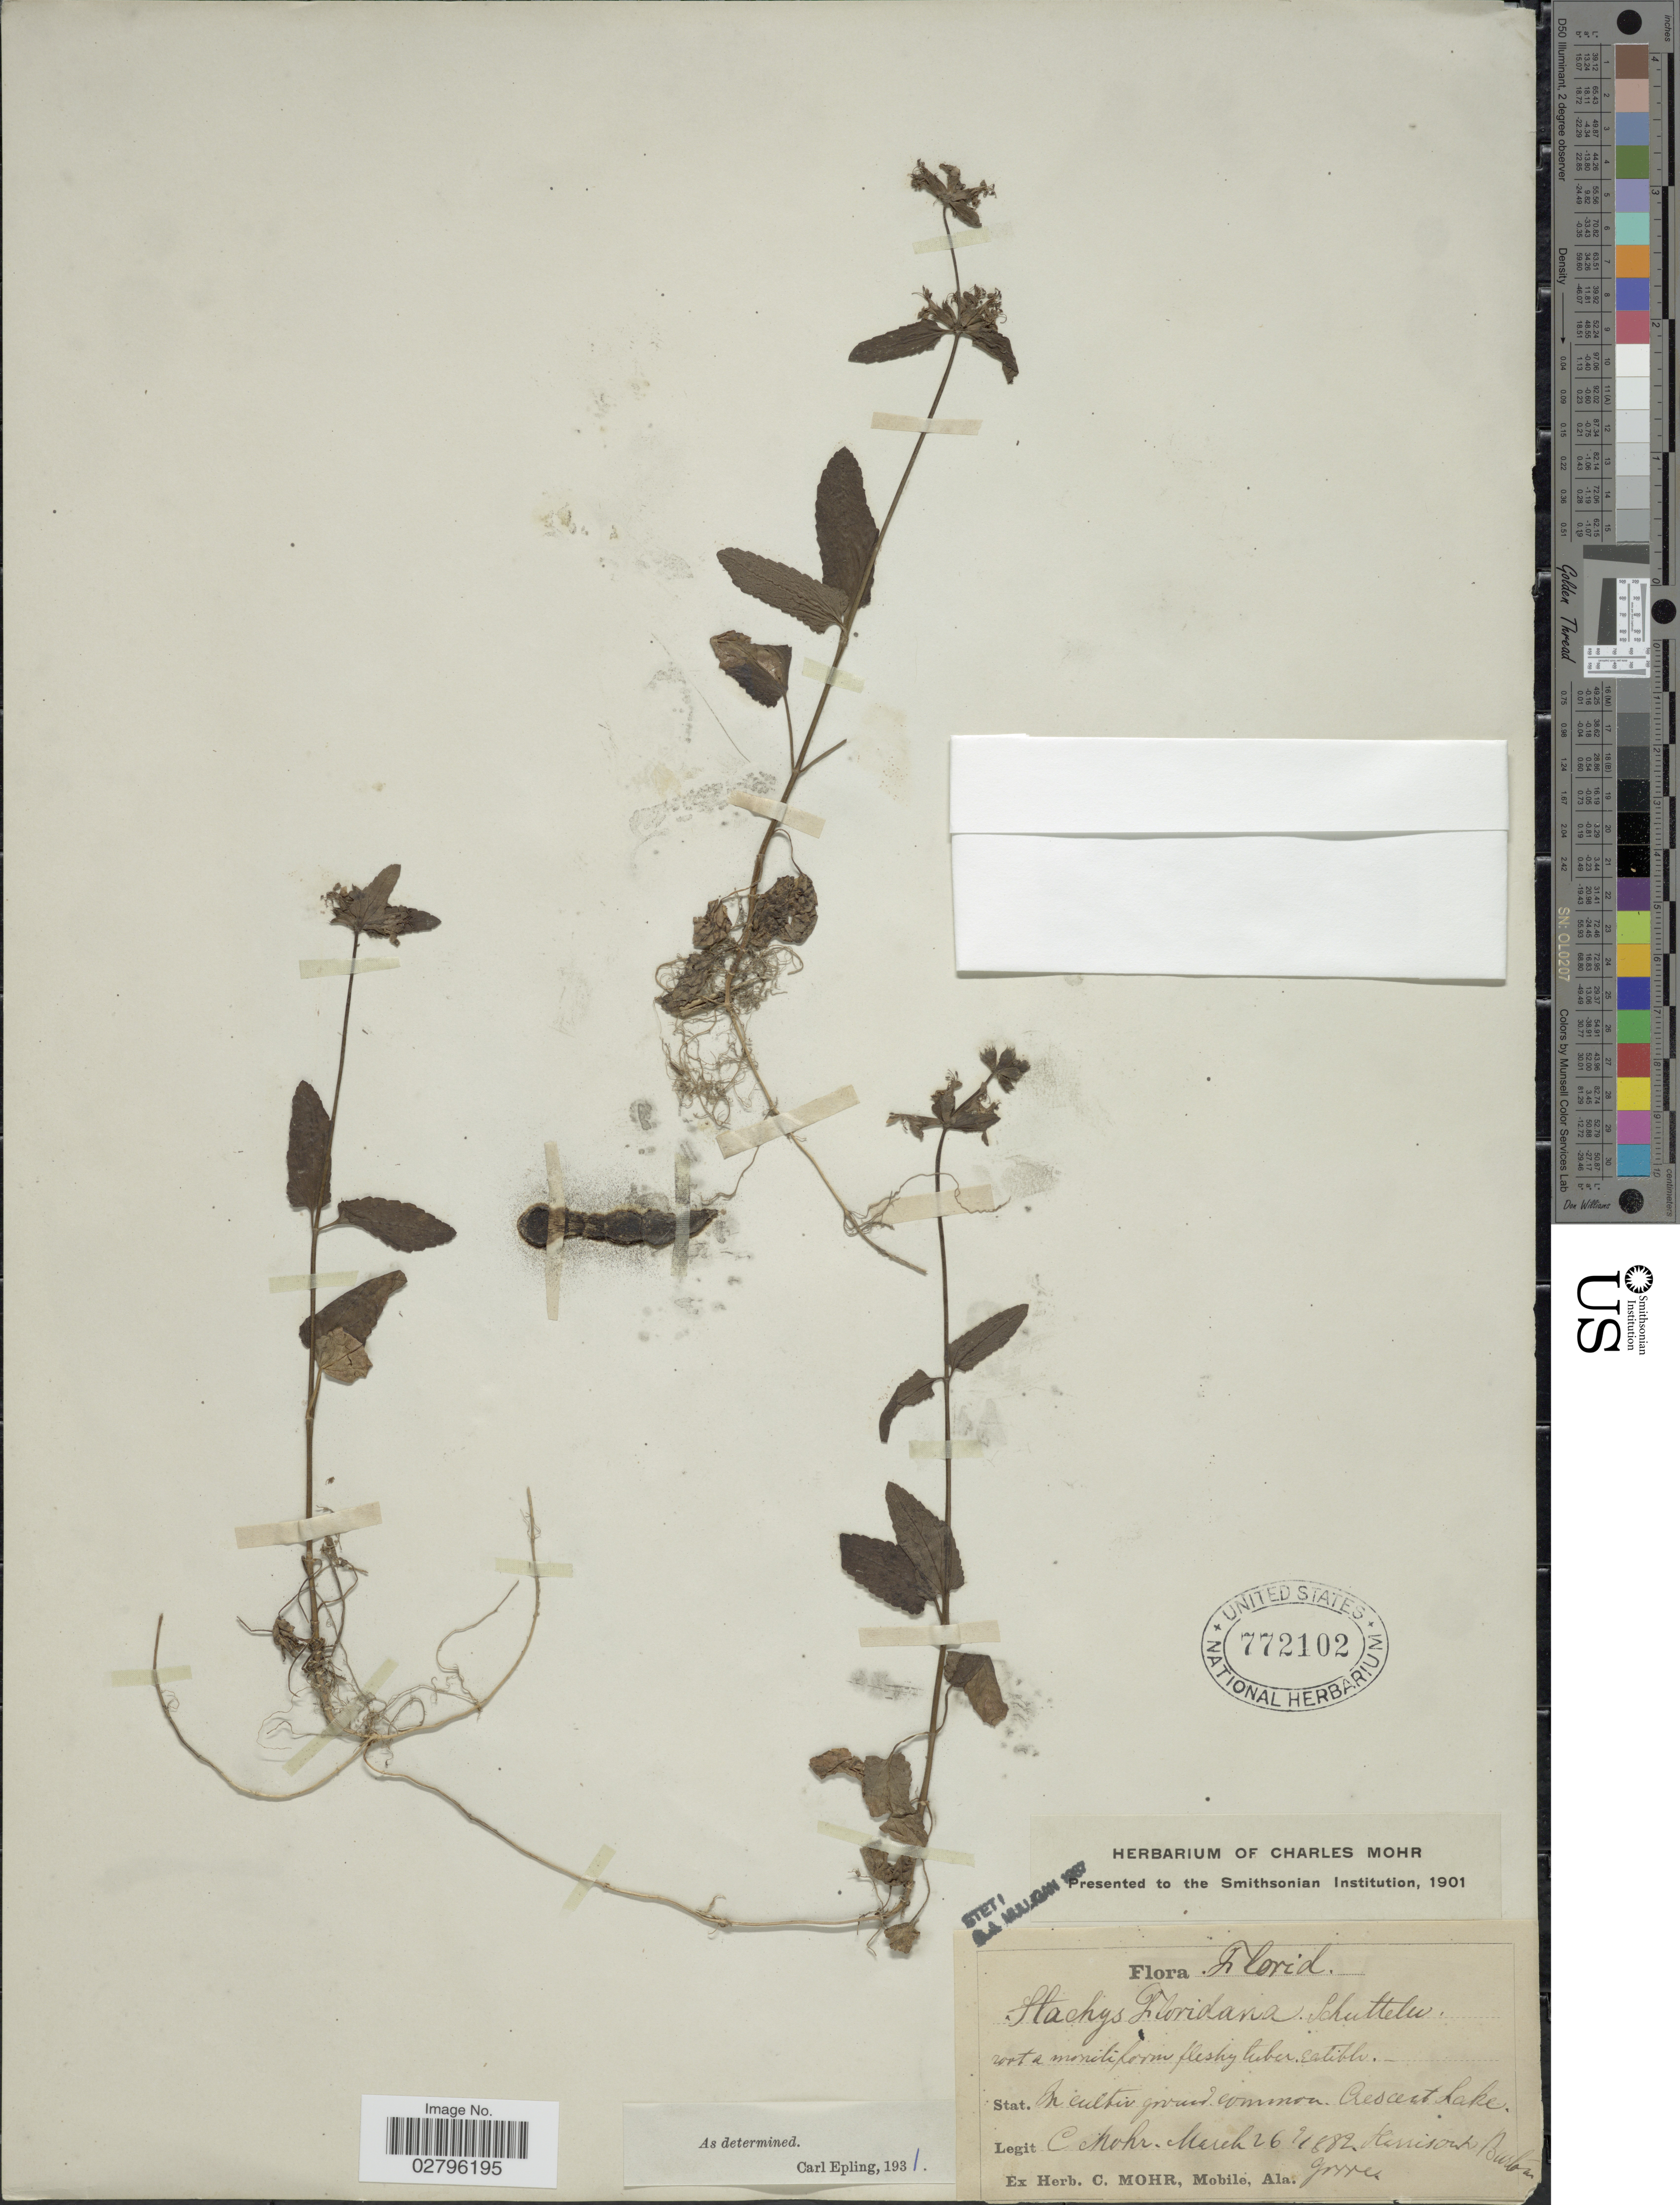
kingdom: Plantae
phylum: Tracheophyta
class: Magnoliopsida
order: Lamiales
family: Lamiaceae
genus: Stachys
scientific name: Stachys floridana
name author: Shuttlew. ex Benth.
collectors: Mohr, C. T. (herbarium)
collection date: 1882-03-26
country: United States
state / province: Florida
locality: Stat. In cultiv ground common. Crescent Lake.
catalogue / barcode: US 772102